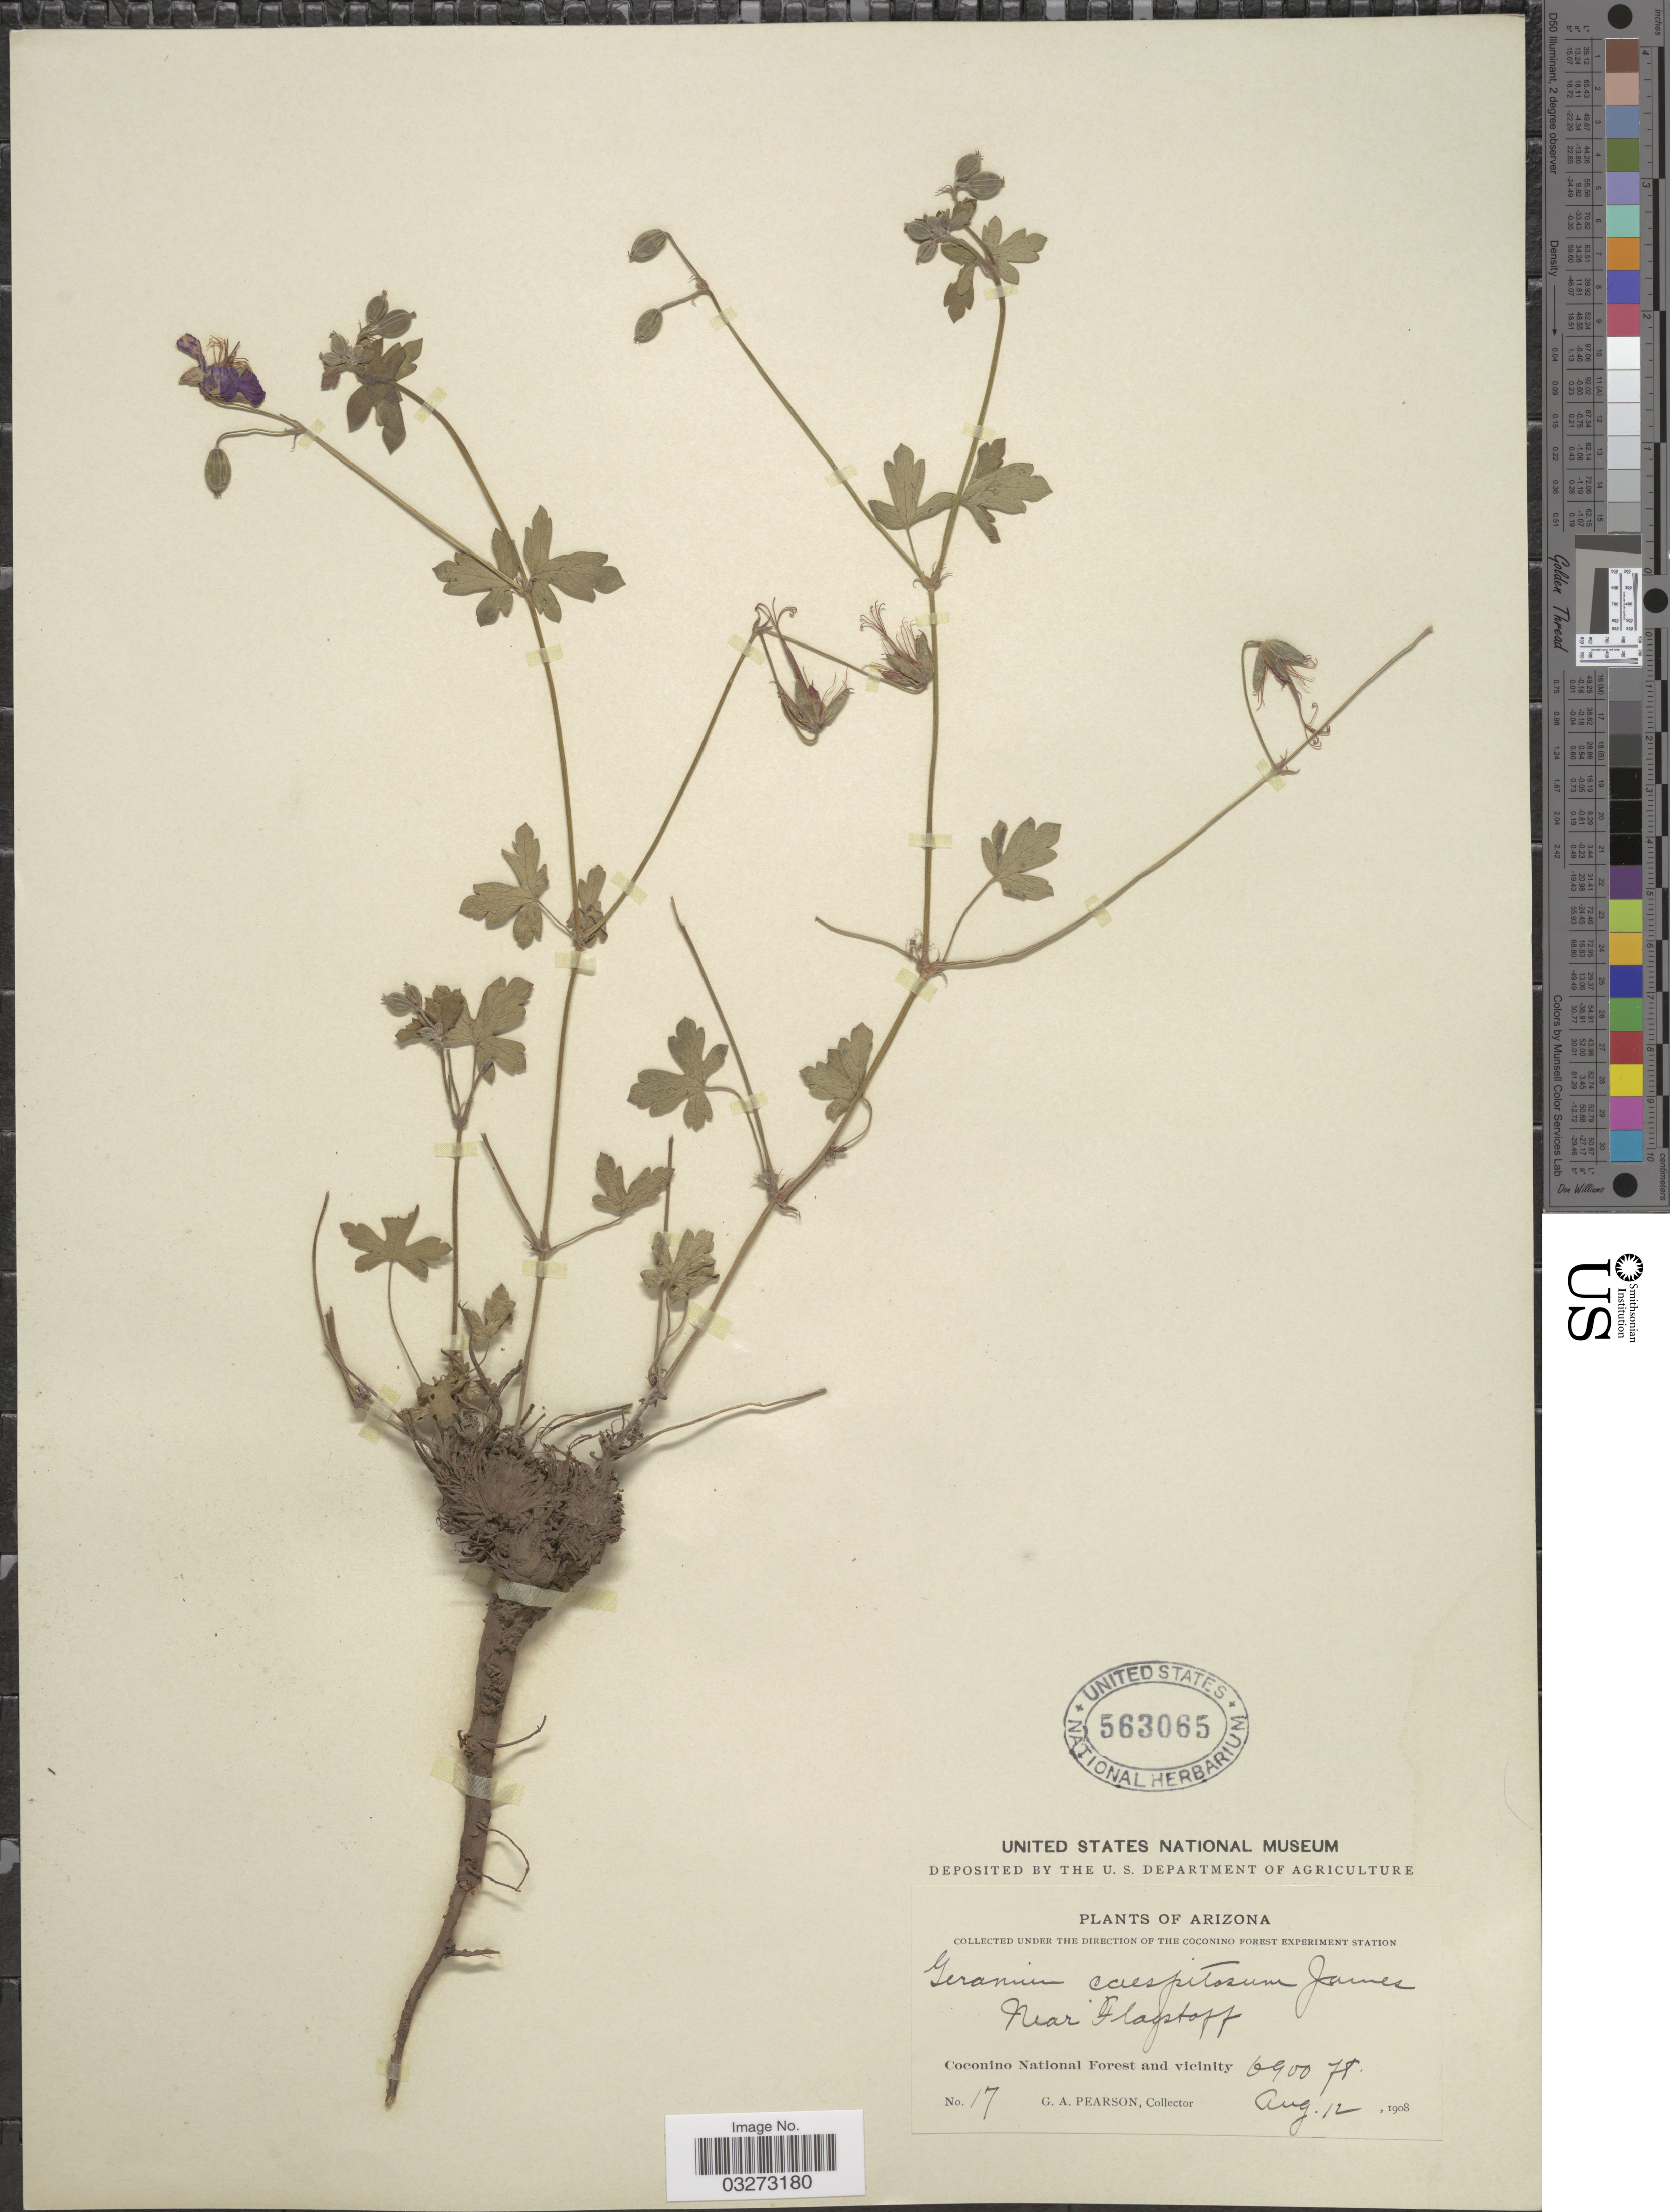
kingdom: Plantae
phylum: Tracheophyta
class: Magnoliopsida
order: Geraniales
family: Geraniaceae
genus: Geranium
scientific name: Geranium caespitosum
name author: E. James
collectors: G. Pearson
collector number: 17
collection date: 1908-08-12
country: United States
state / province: Arizona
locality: Near Flagstaff, Coconino National Forest and vicinity.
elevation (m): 2103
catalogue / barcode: US 563065